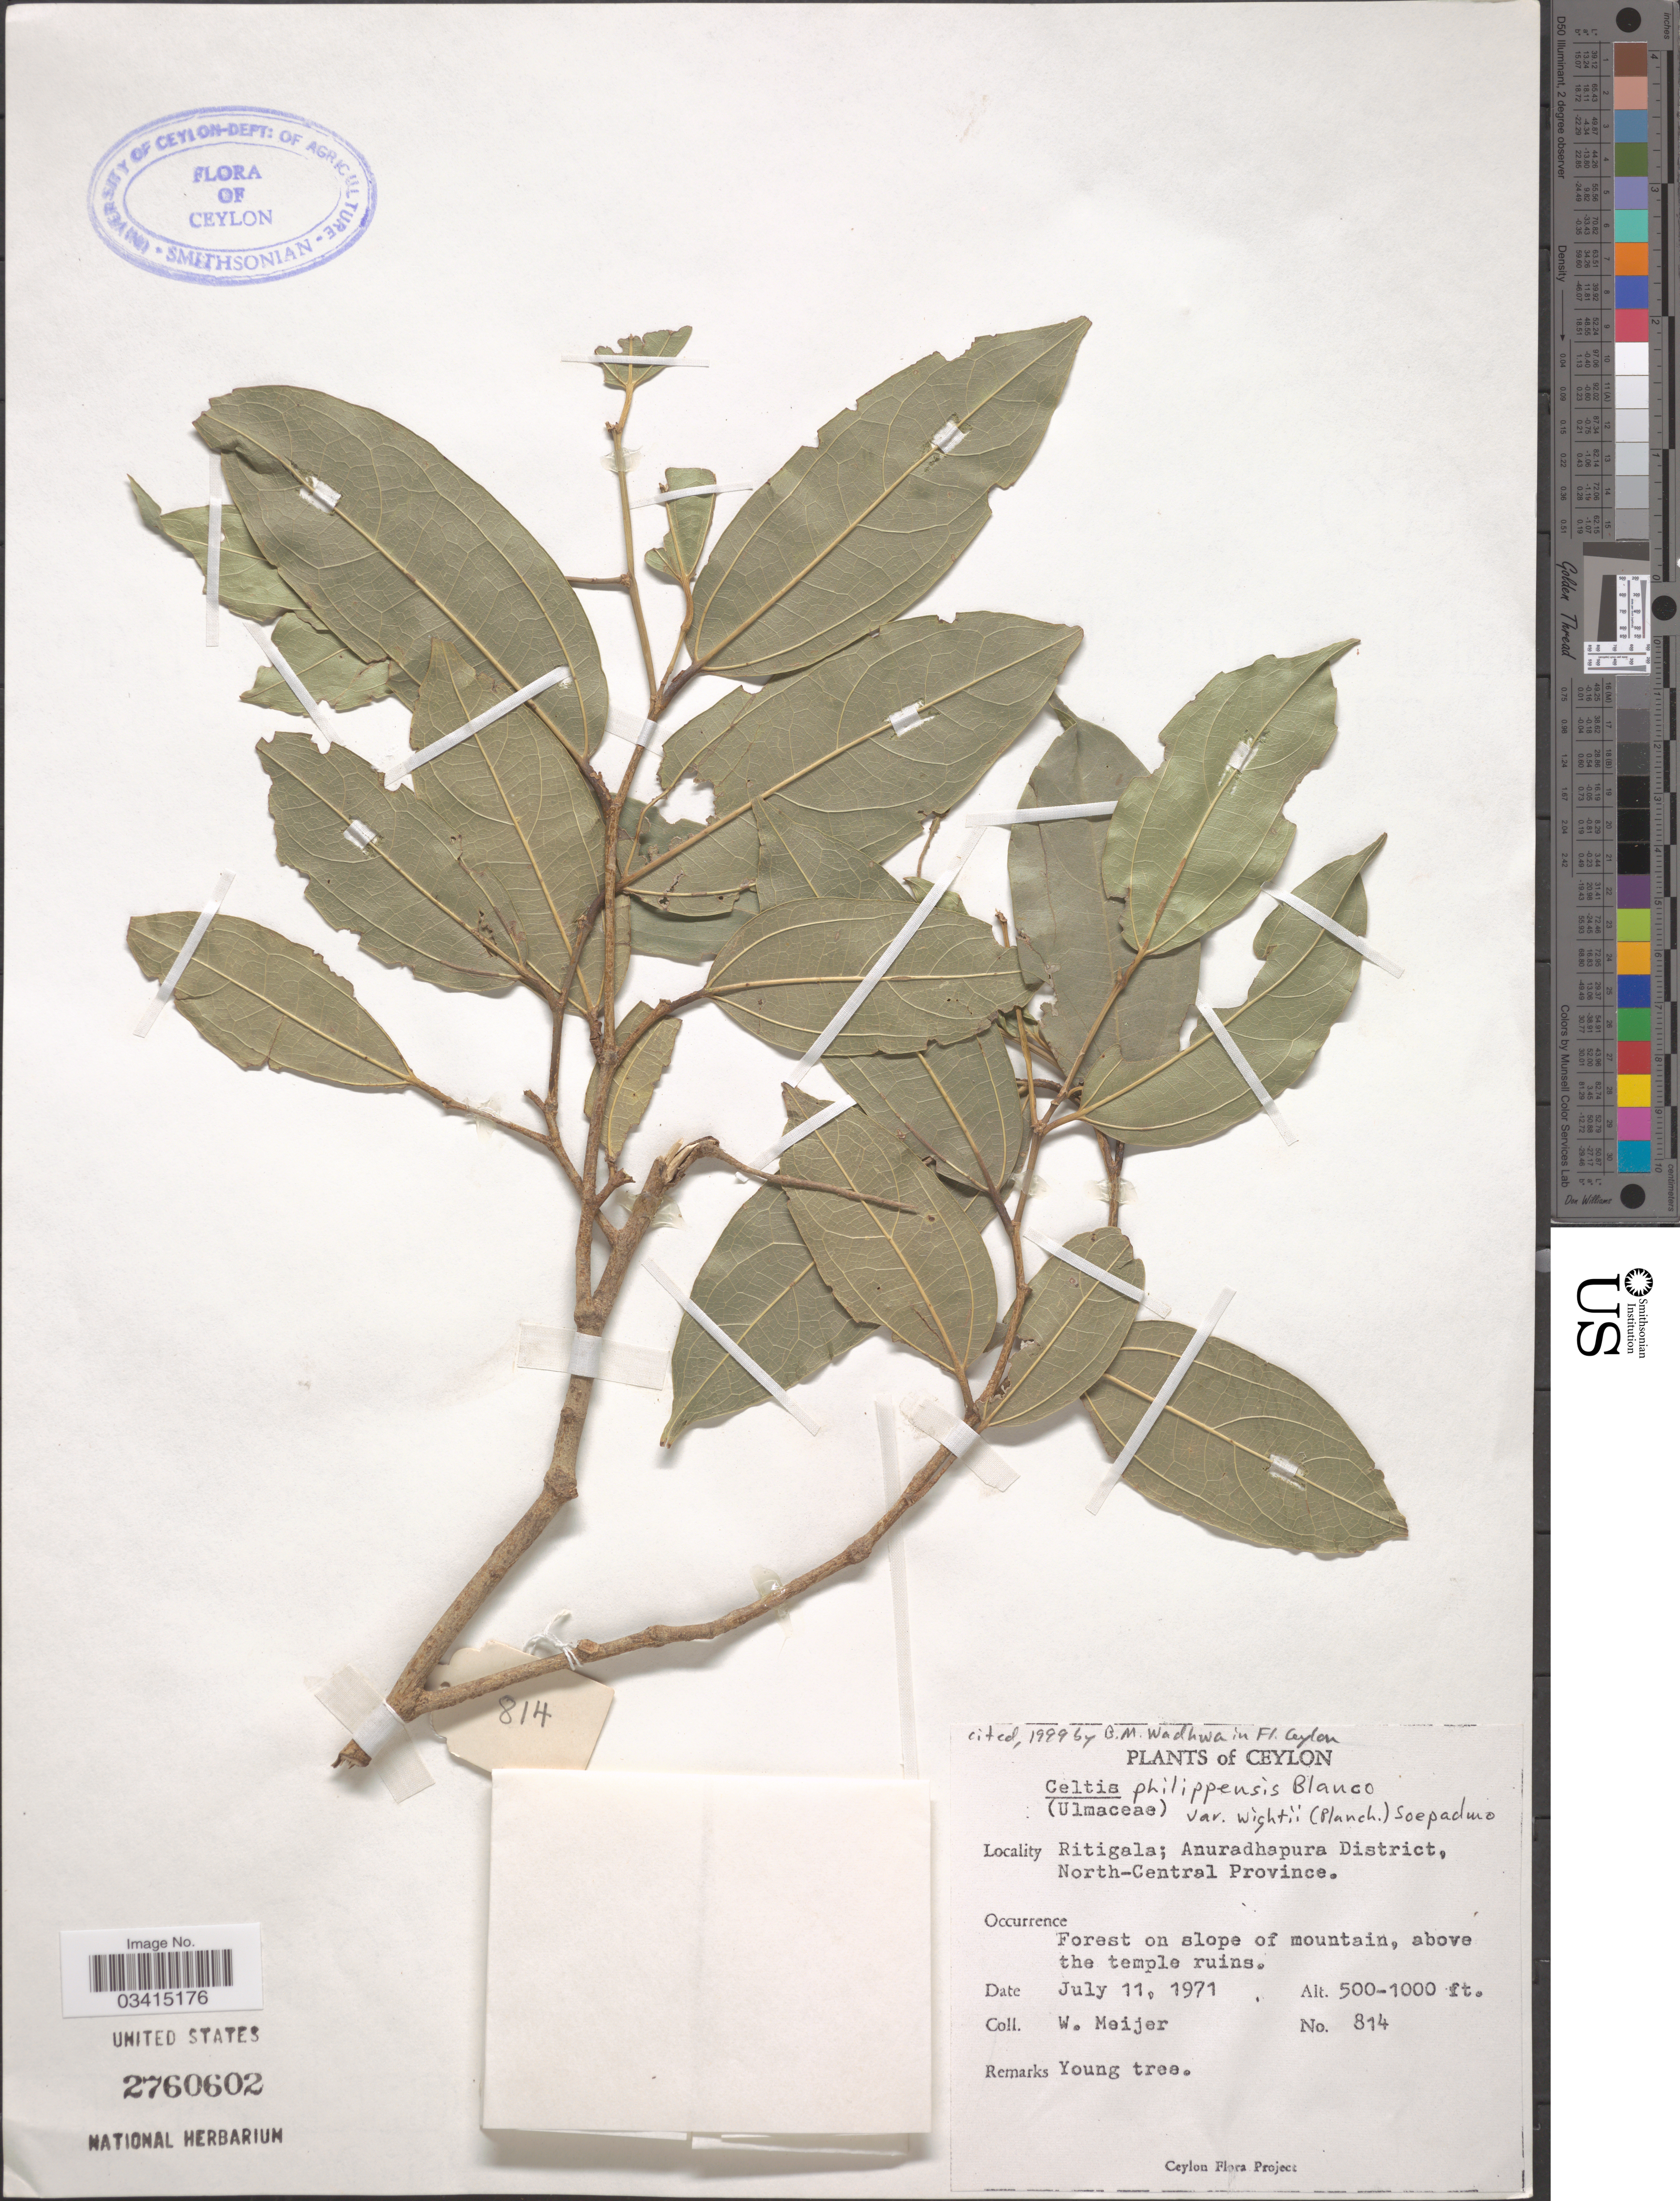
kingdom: Plantae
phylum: Tracheophyta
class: Magnoliopsida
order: Rosales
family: Cannabaceae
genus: Celtis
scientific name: Celtis philippensis var. wightii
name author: (Planch.) Soepadmo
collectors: W. Meijer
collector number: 814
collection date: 1971-07-11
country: Sri Lanka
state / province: North Central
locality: Ceylon. Ritigala; Anuradhapura District. Forest on slope of mountain, above the temple ruins.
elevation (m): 152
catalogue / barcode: US 2760602